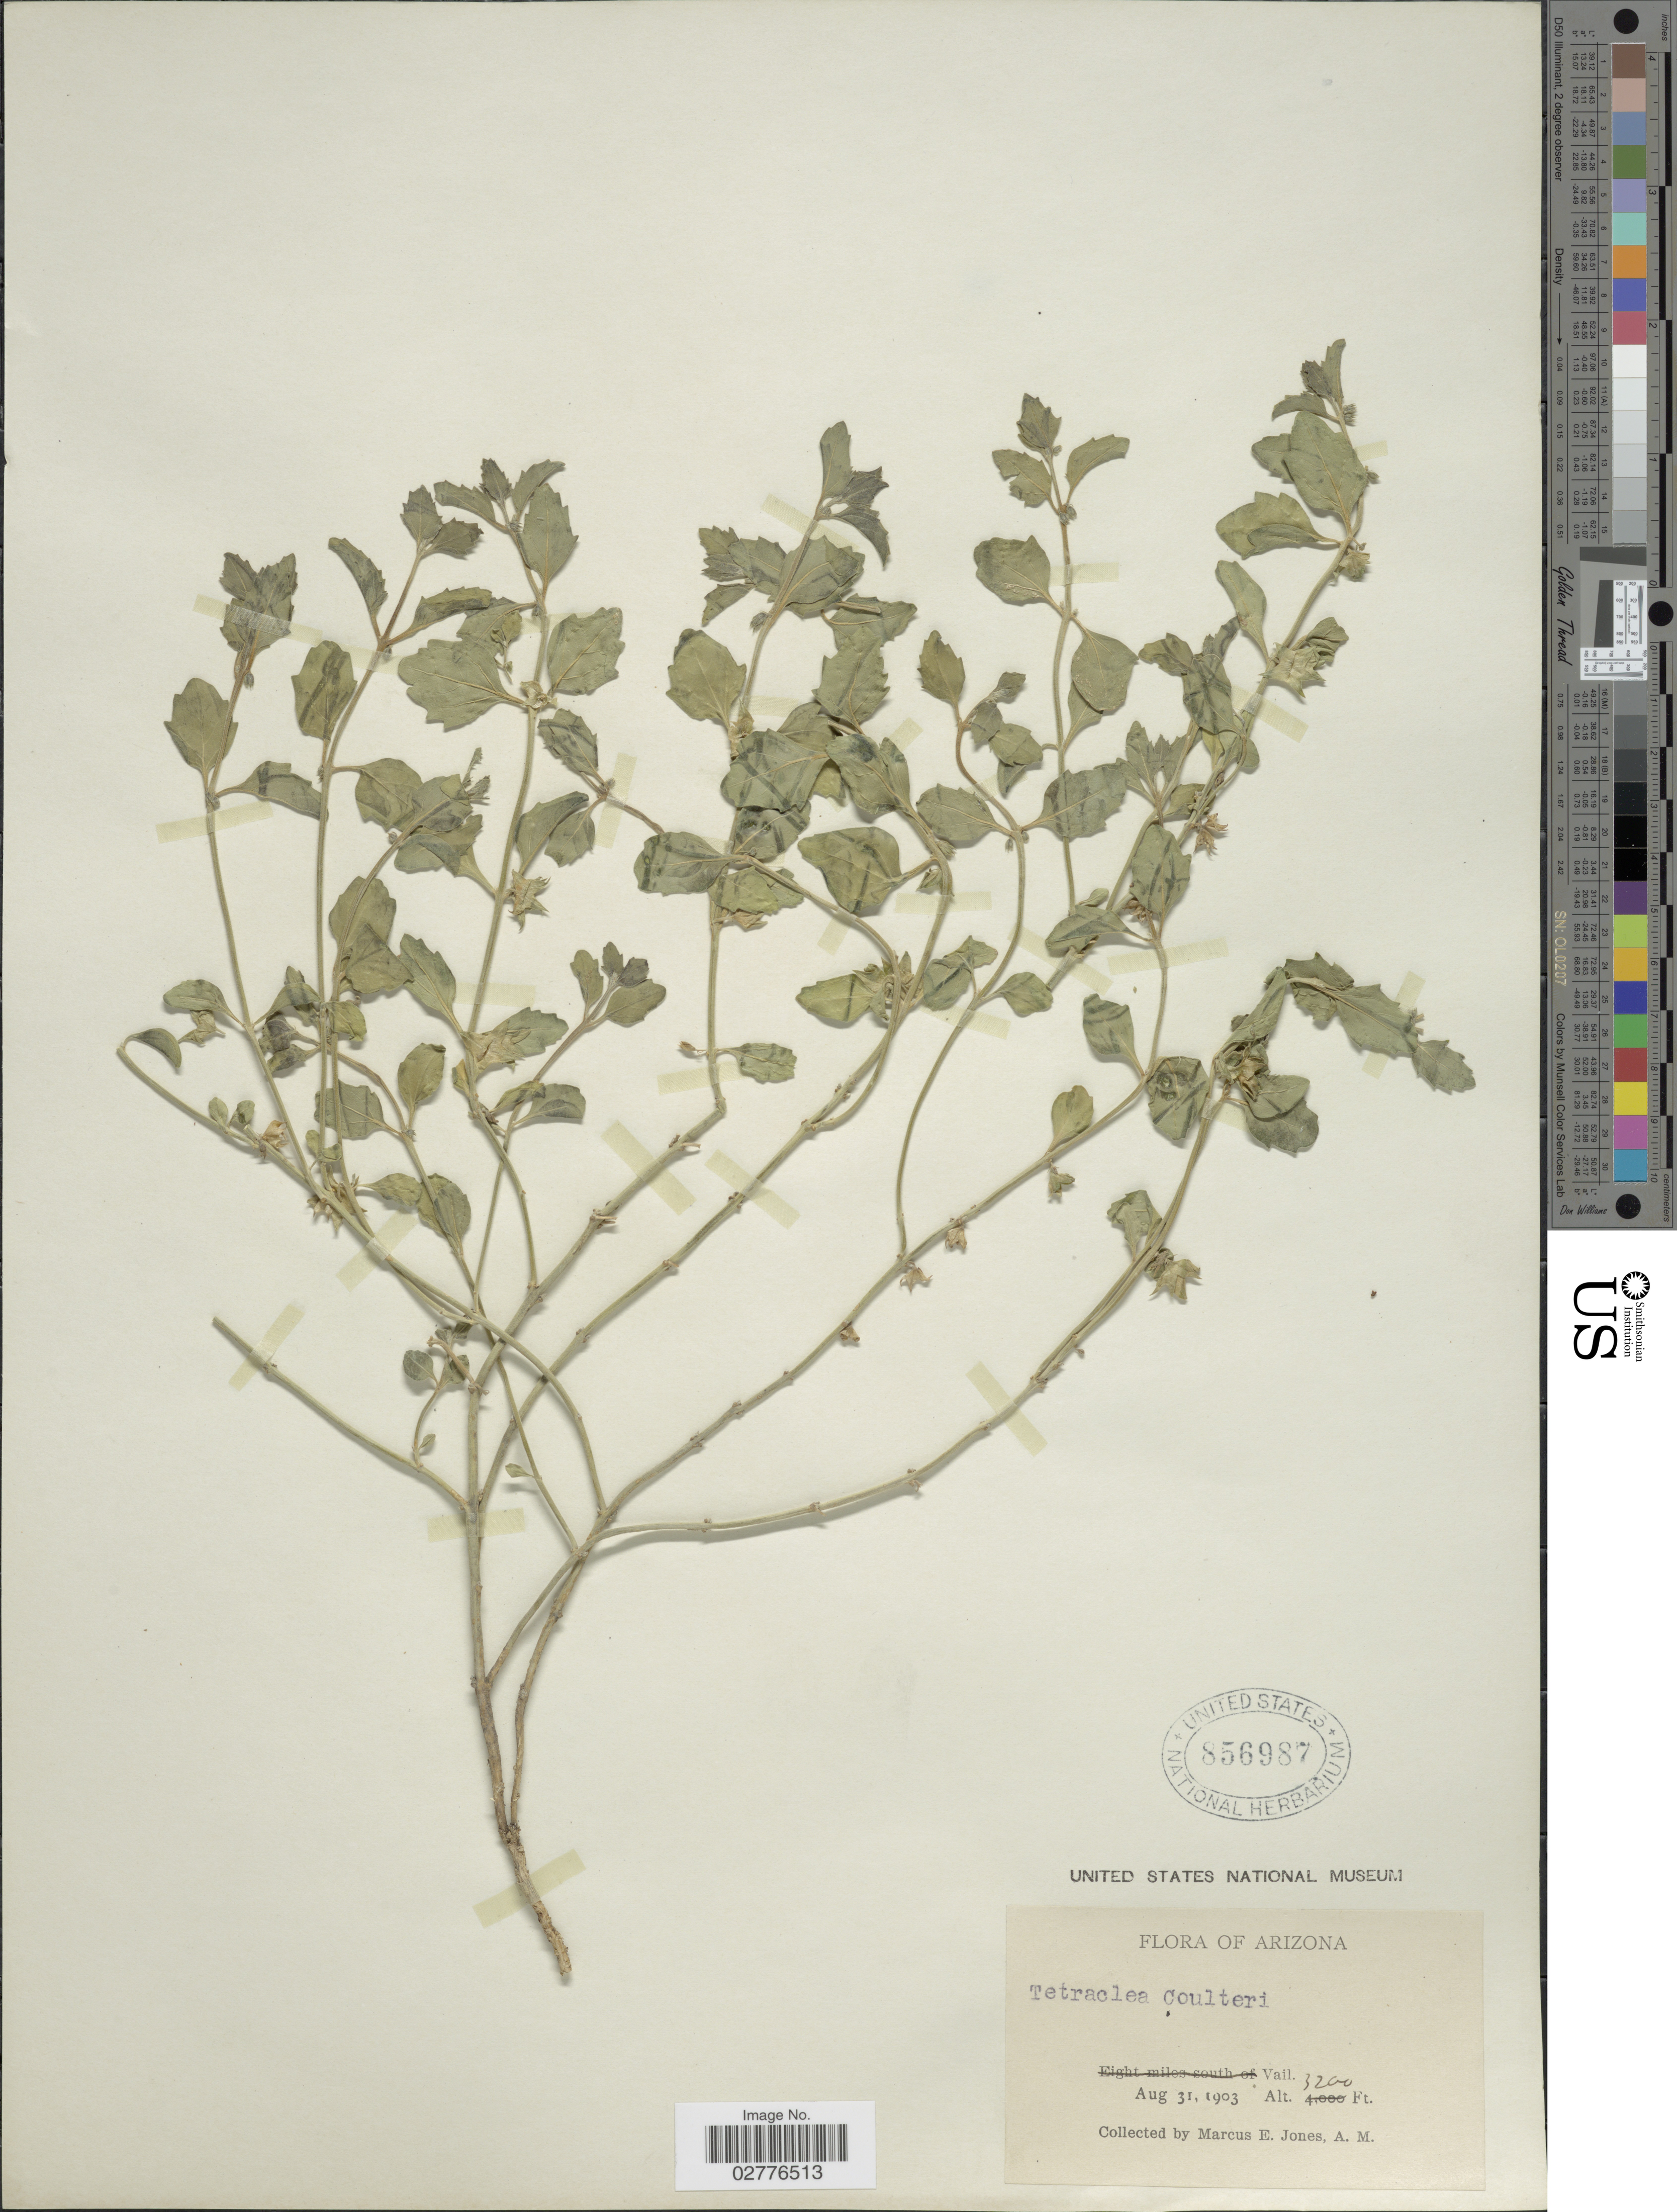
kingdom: Plantae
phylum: Tracheophyta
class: Magnoliopsida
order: Lamiales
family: Lamiaceae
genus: Tetraclea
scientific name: Tetraclea coulteri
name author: A. Gray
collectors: M. E. Jones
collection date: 1903-08-31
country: United States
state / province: Arizona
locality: Vail.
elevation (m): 975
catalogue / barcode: US 856987